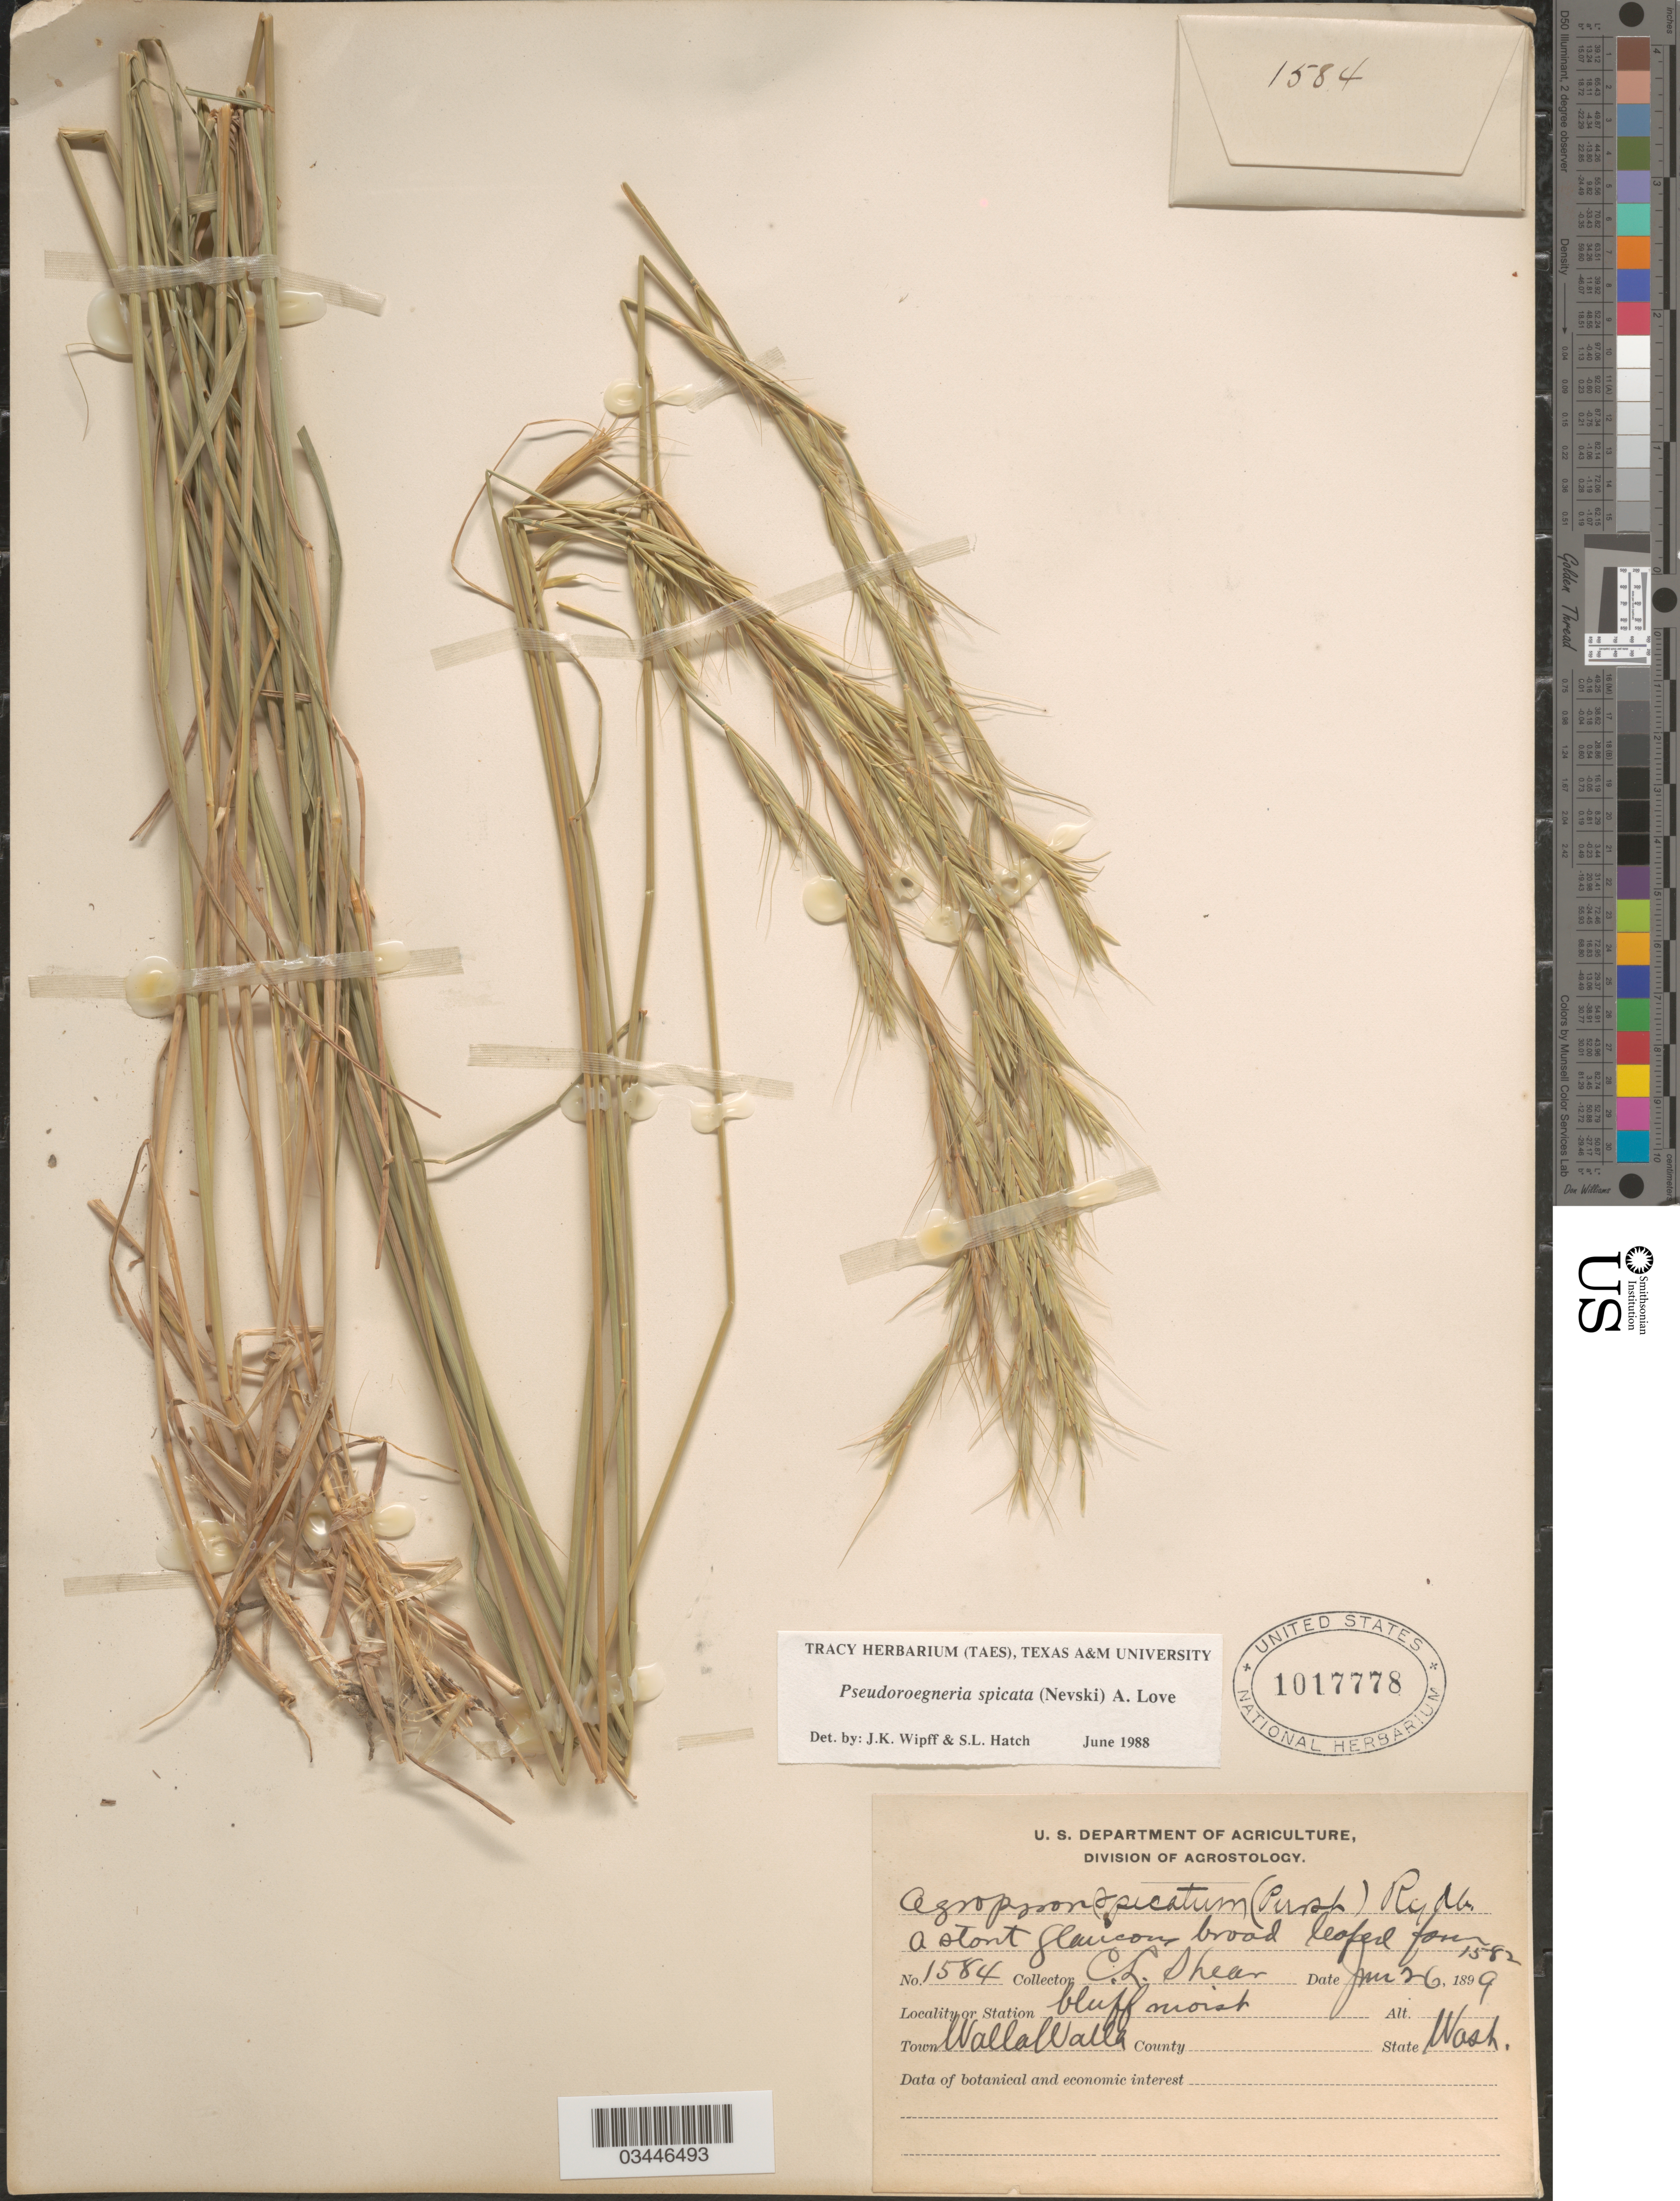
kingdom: Plantae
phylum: Tracheophyta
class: Liliopsida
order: Poales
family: Poaceae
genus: Pseudoroegneria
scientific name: Pseudoroegneria spicata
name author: (Pursh) Á. Löve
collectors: C. L. Shear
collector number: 1584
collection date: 1899-06-26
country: United States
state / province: Washington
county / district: Walla Walla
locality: Bluff moist. Town Walla Walla.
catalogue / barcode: US 1017778